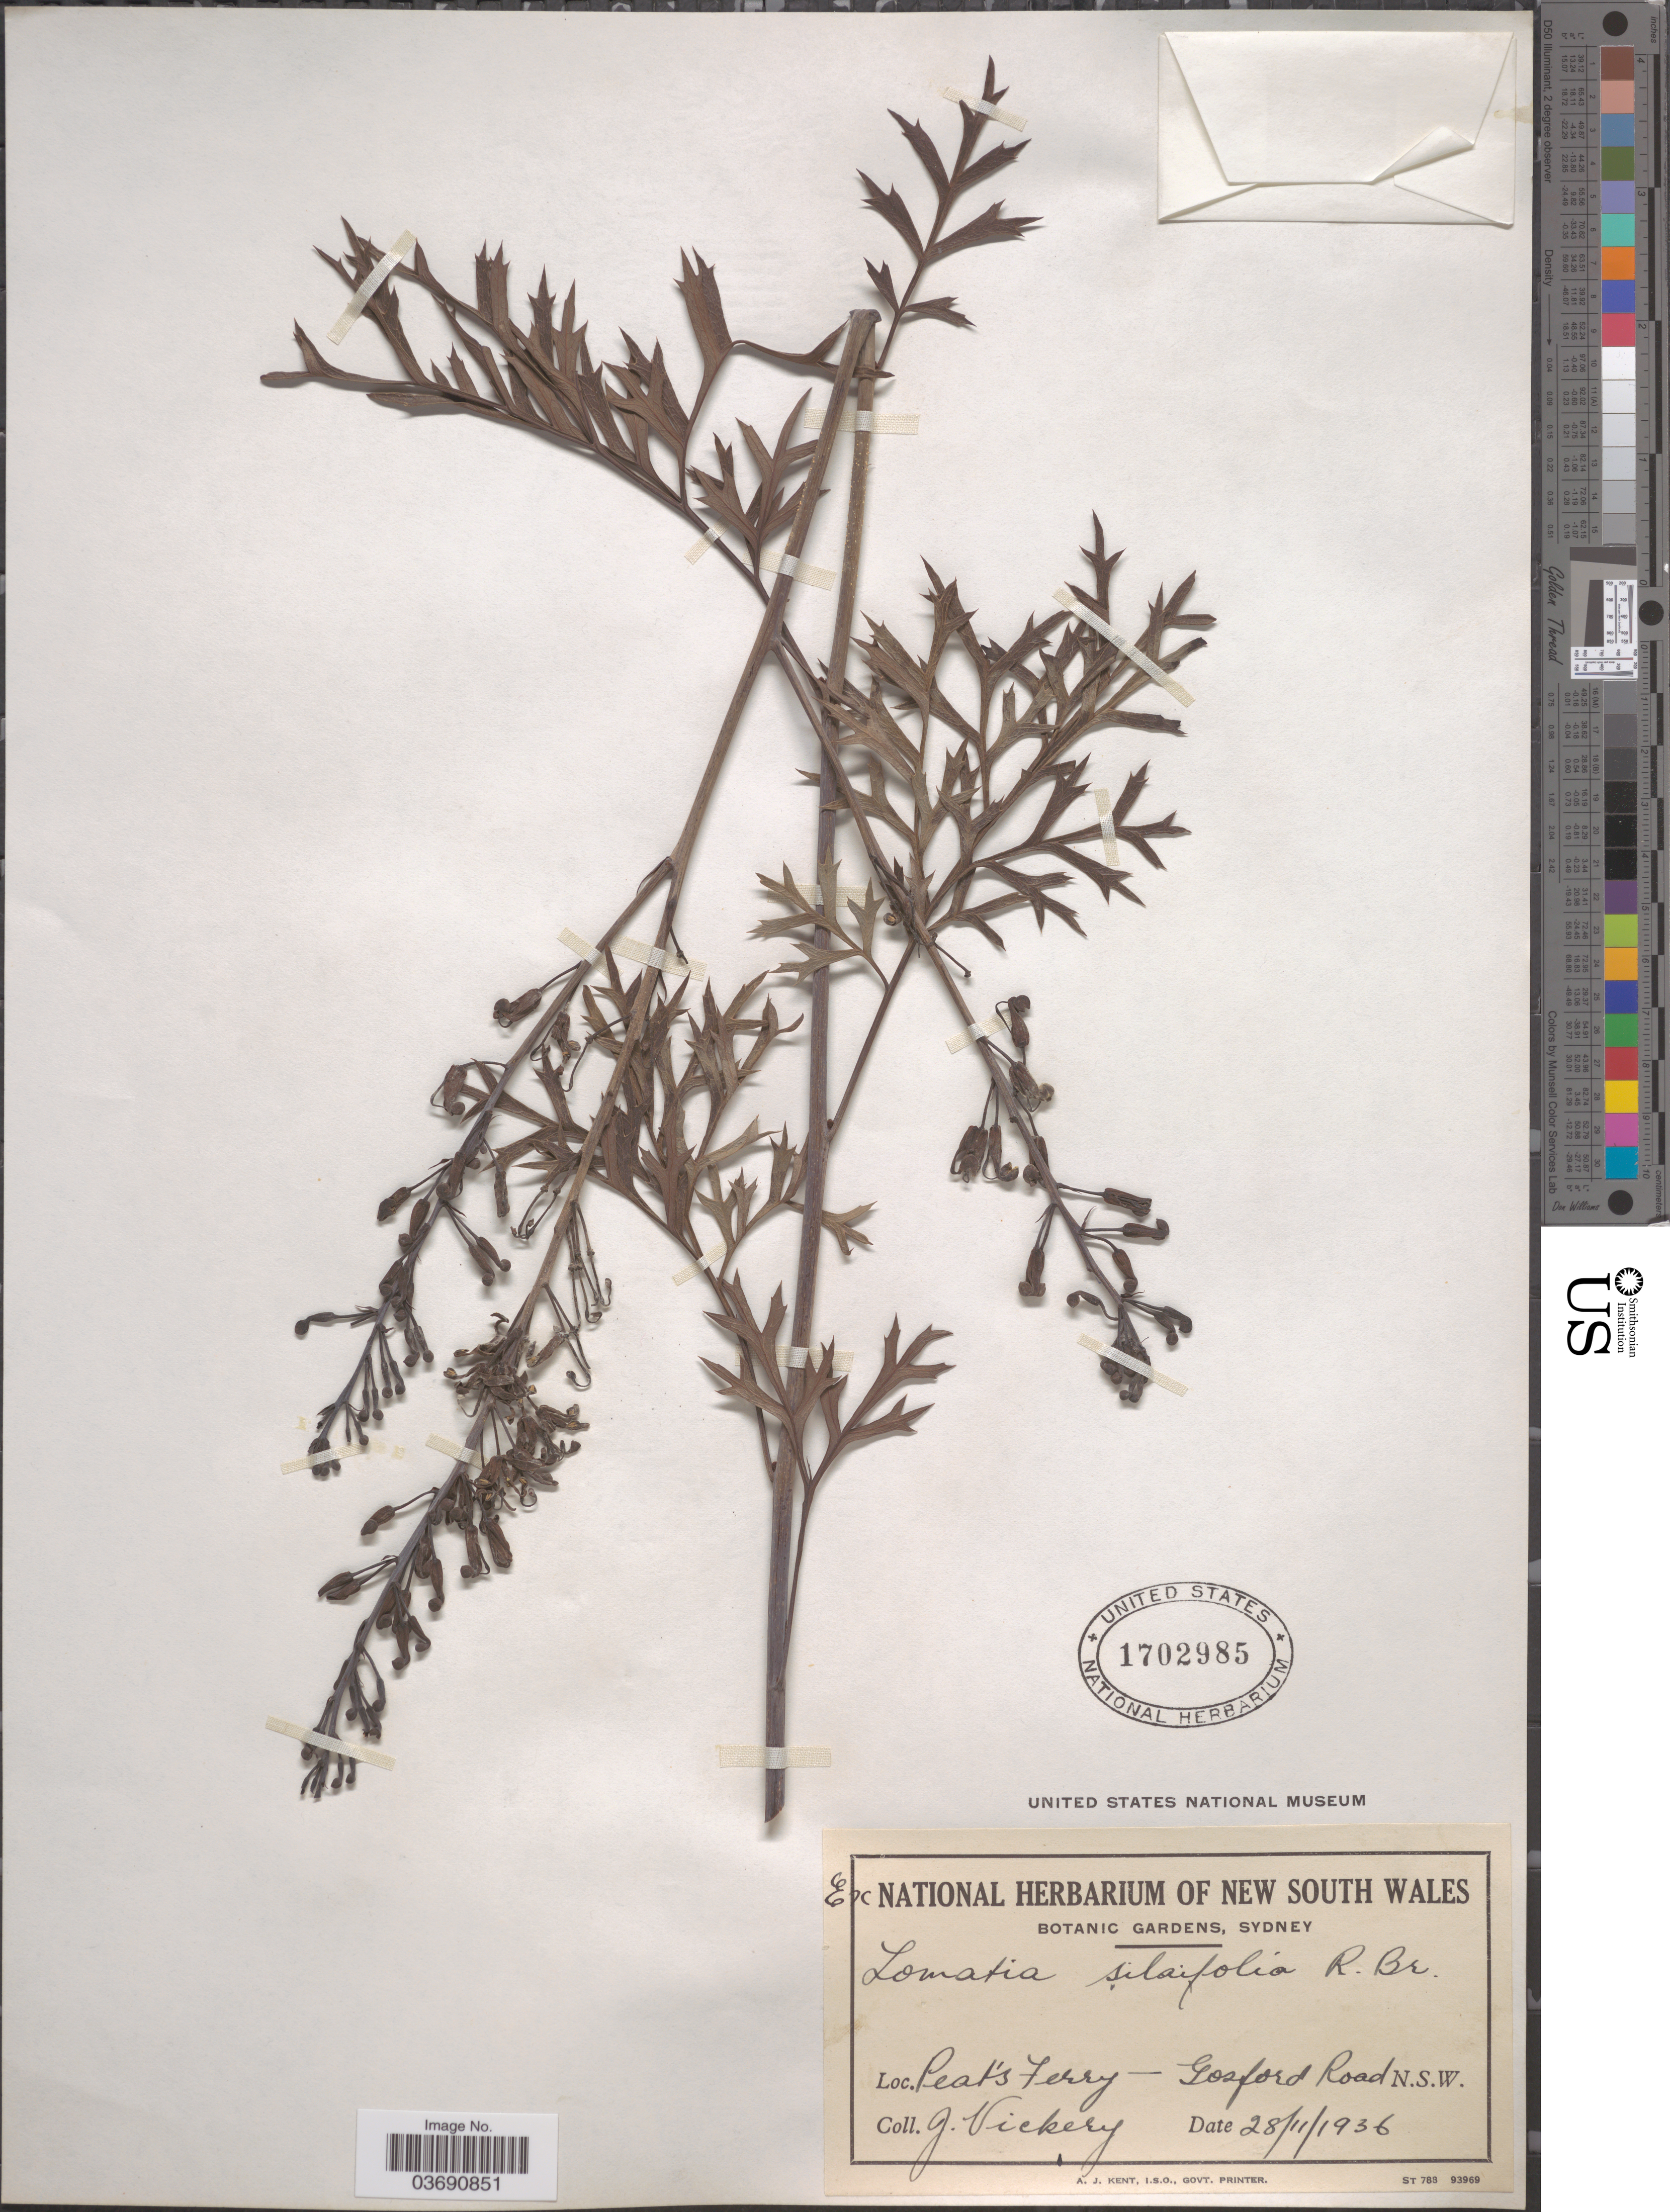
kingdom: Plantae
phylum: Tracheophyta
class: Magnoliopsida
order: Proteales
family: Proteaceae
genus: Lomatia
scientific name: Lomatia silaifolia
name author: (Sm.) R. Br.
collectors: J. Vickery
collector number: n.s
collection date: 1936-11-28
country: Australia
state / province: New South Wales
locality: Peat's Ferry - Gosford Road.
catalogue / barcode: US 1702985